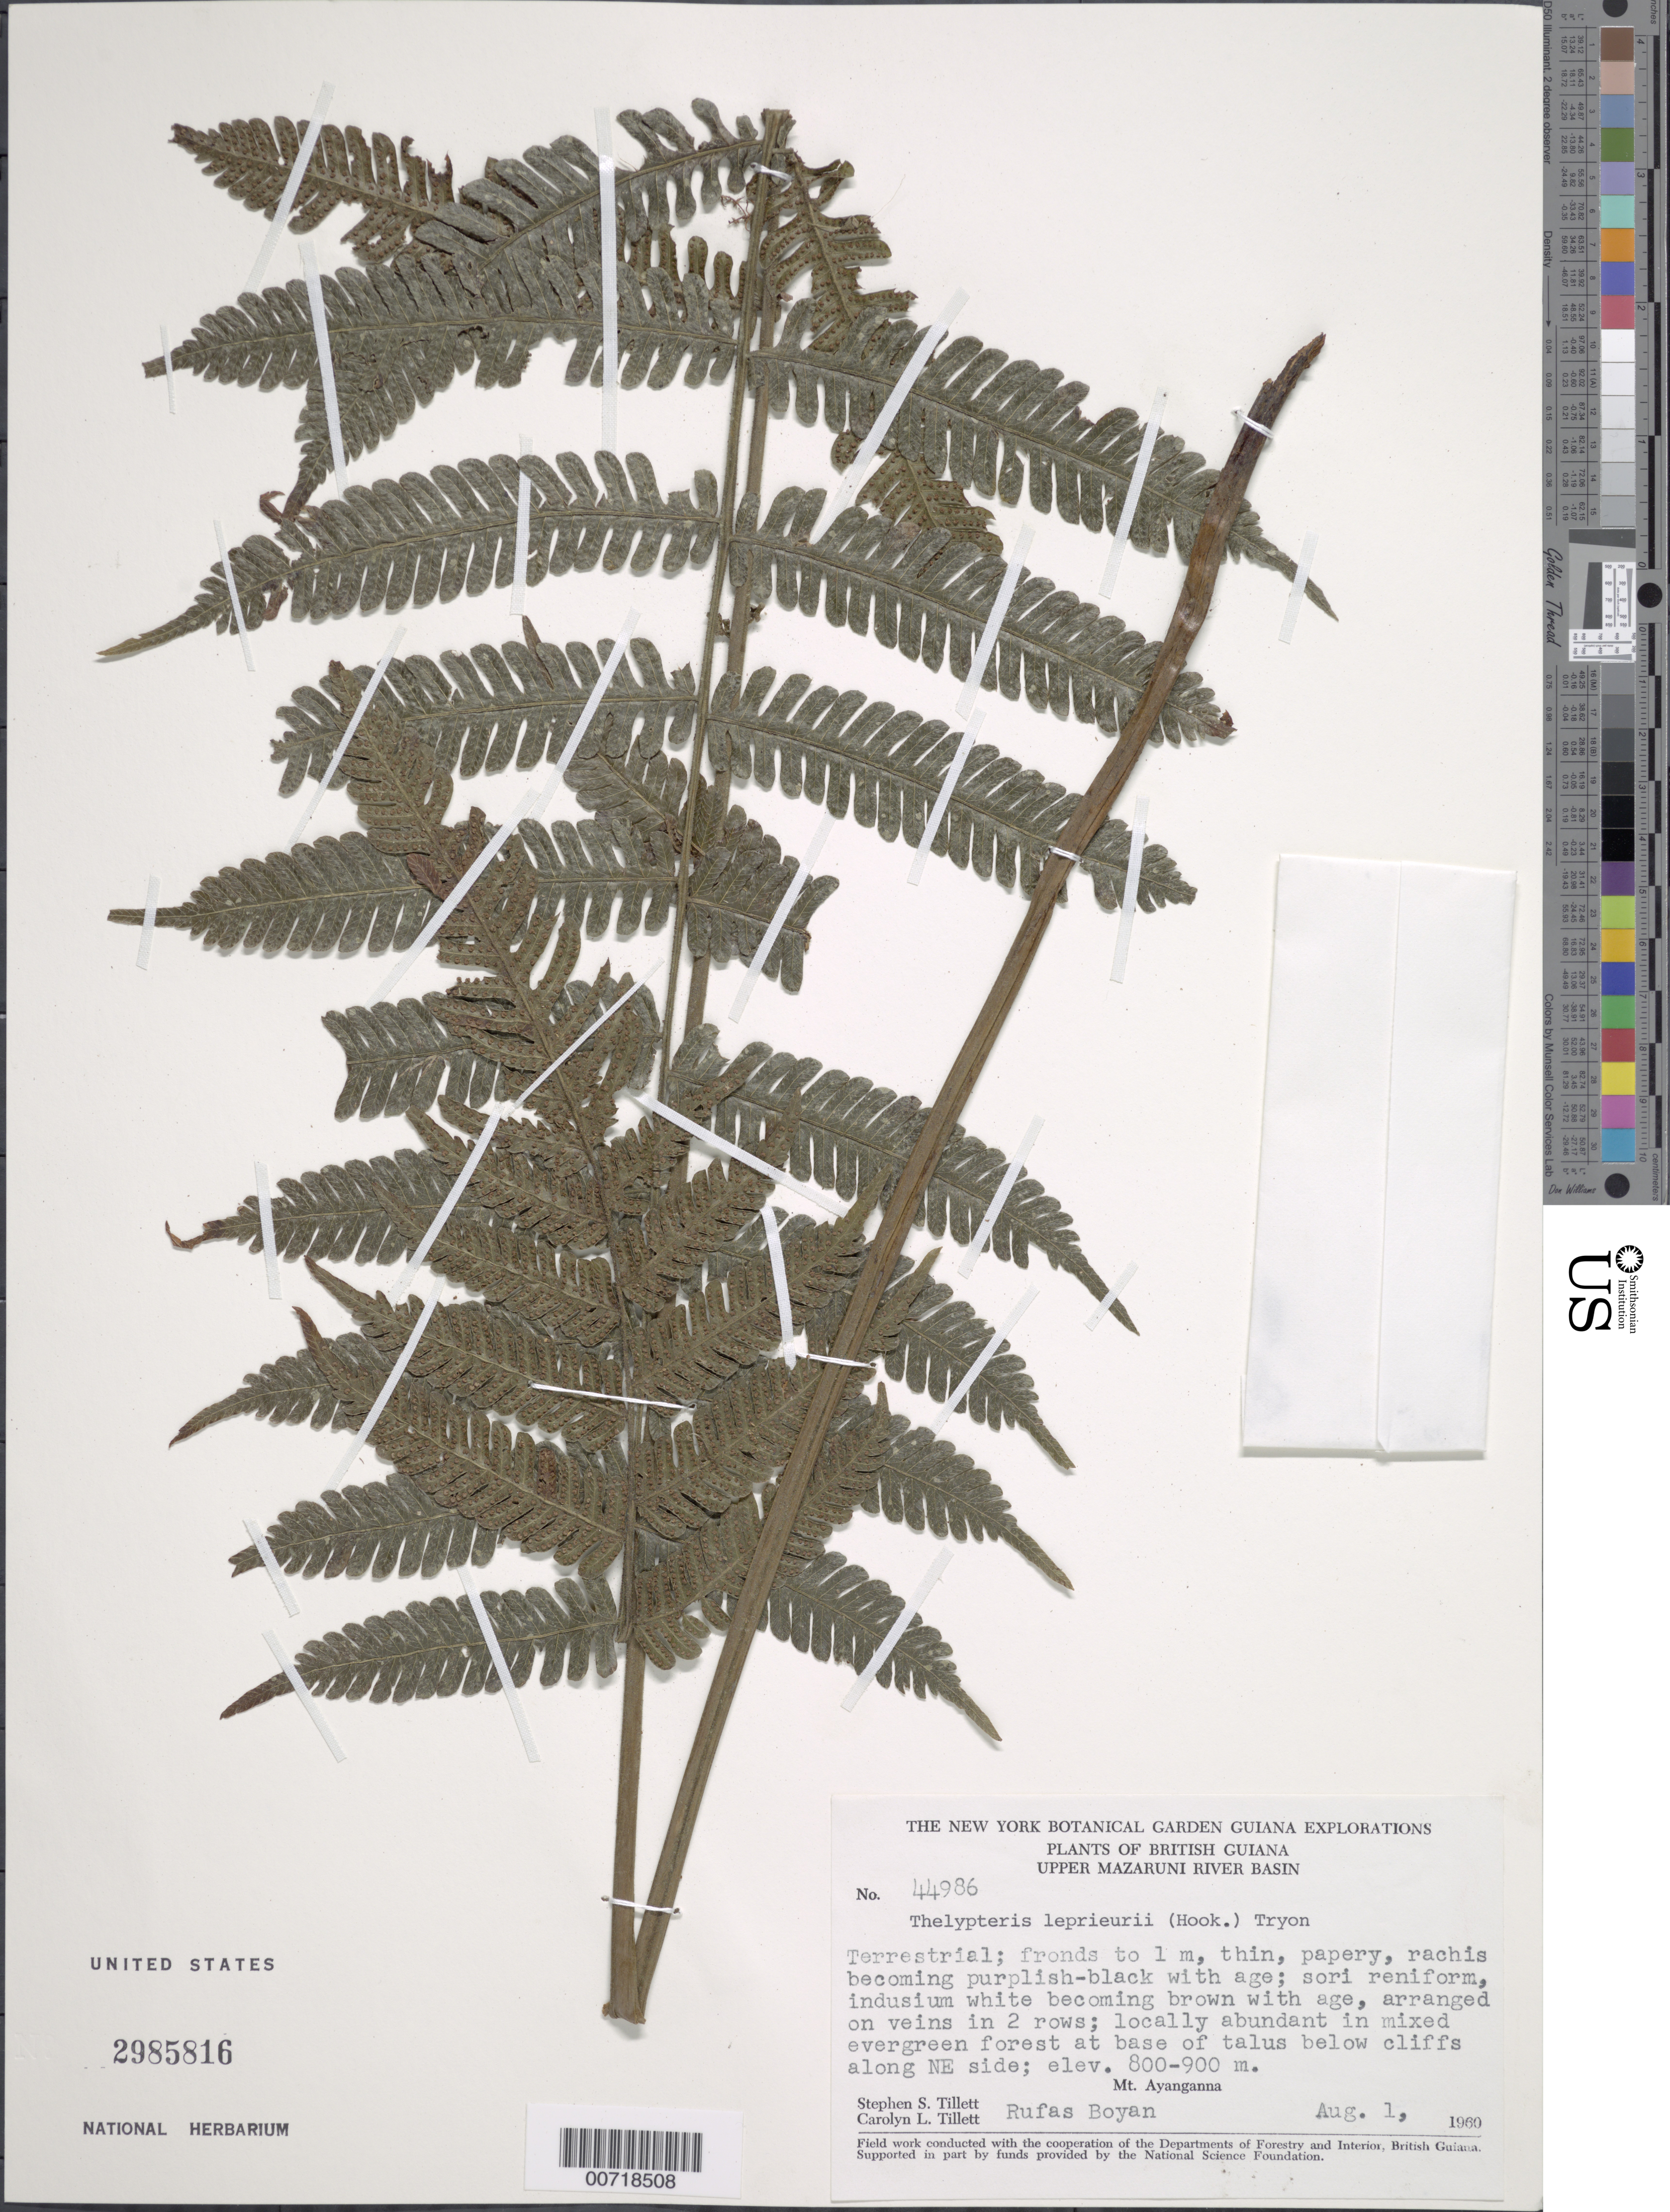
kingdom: Plantae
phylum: Tracheophyta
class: Polypodiopsida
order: Polypodiales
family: Thelypteridaceae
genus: Steiropteris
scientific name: Steiropteris leprieurii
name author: (Hook. f.) Pic. Serm.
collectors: S. S. Tillett, C. L. Tillett & R. Boyan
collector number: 44986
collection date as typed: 1-Aug-60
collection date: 1960-08-01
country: Guyana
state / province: Cuyuni-Mazaruni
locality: Mt. Ayanganna, NE side of, Upper Mazaruni R Basin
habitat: Mixed evergreen forest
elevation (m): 800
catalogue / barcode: US 2985816